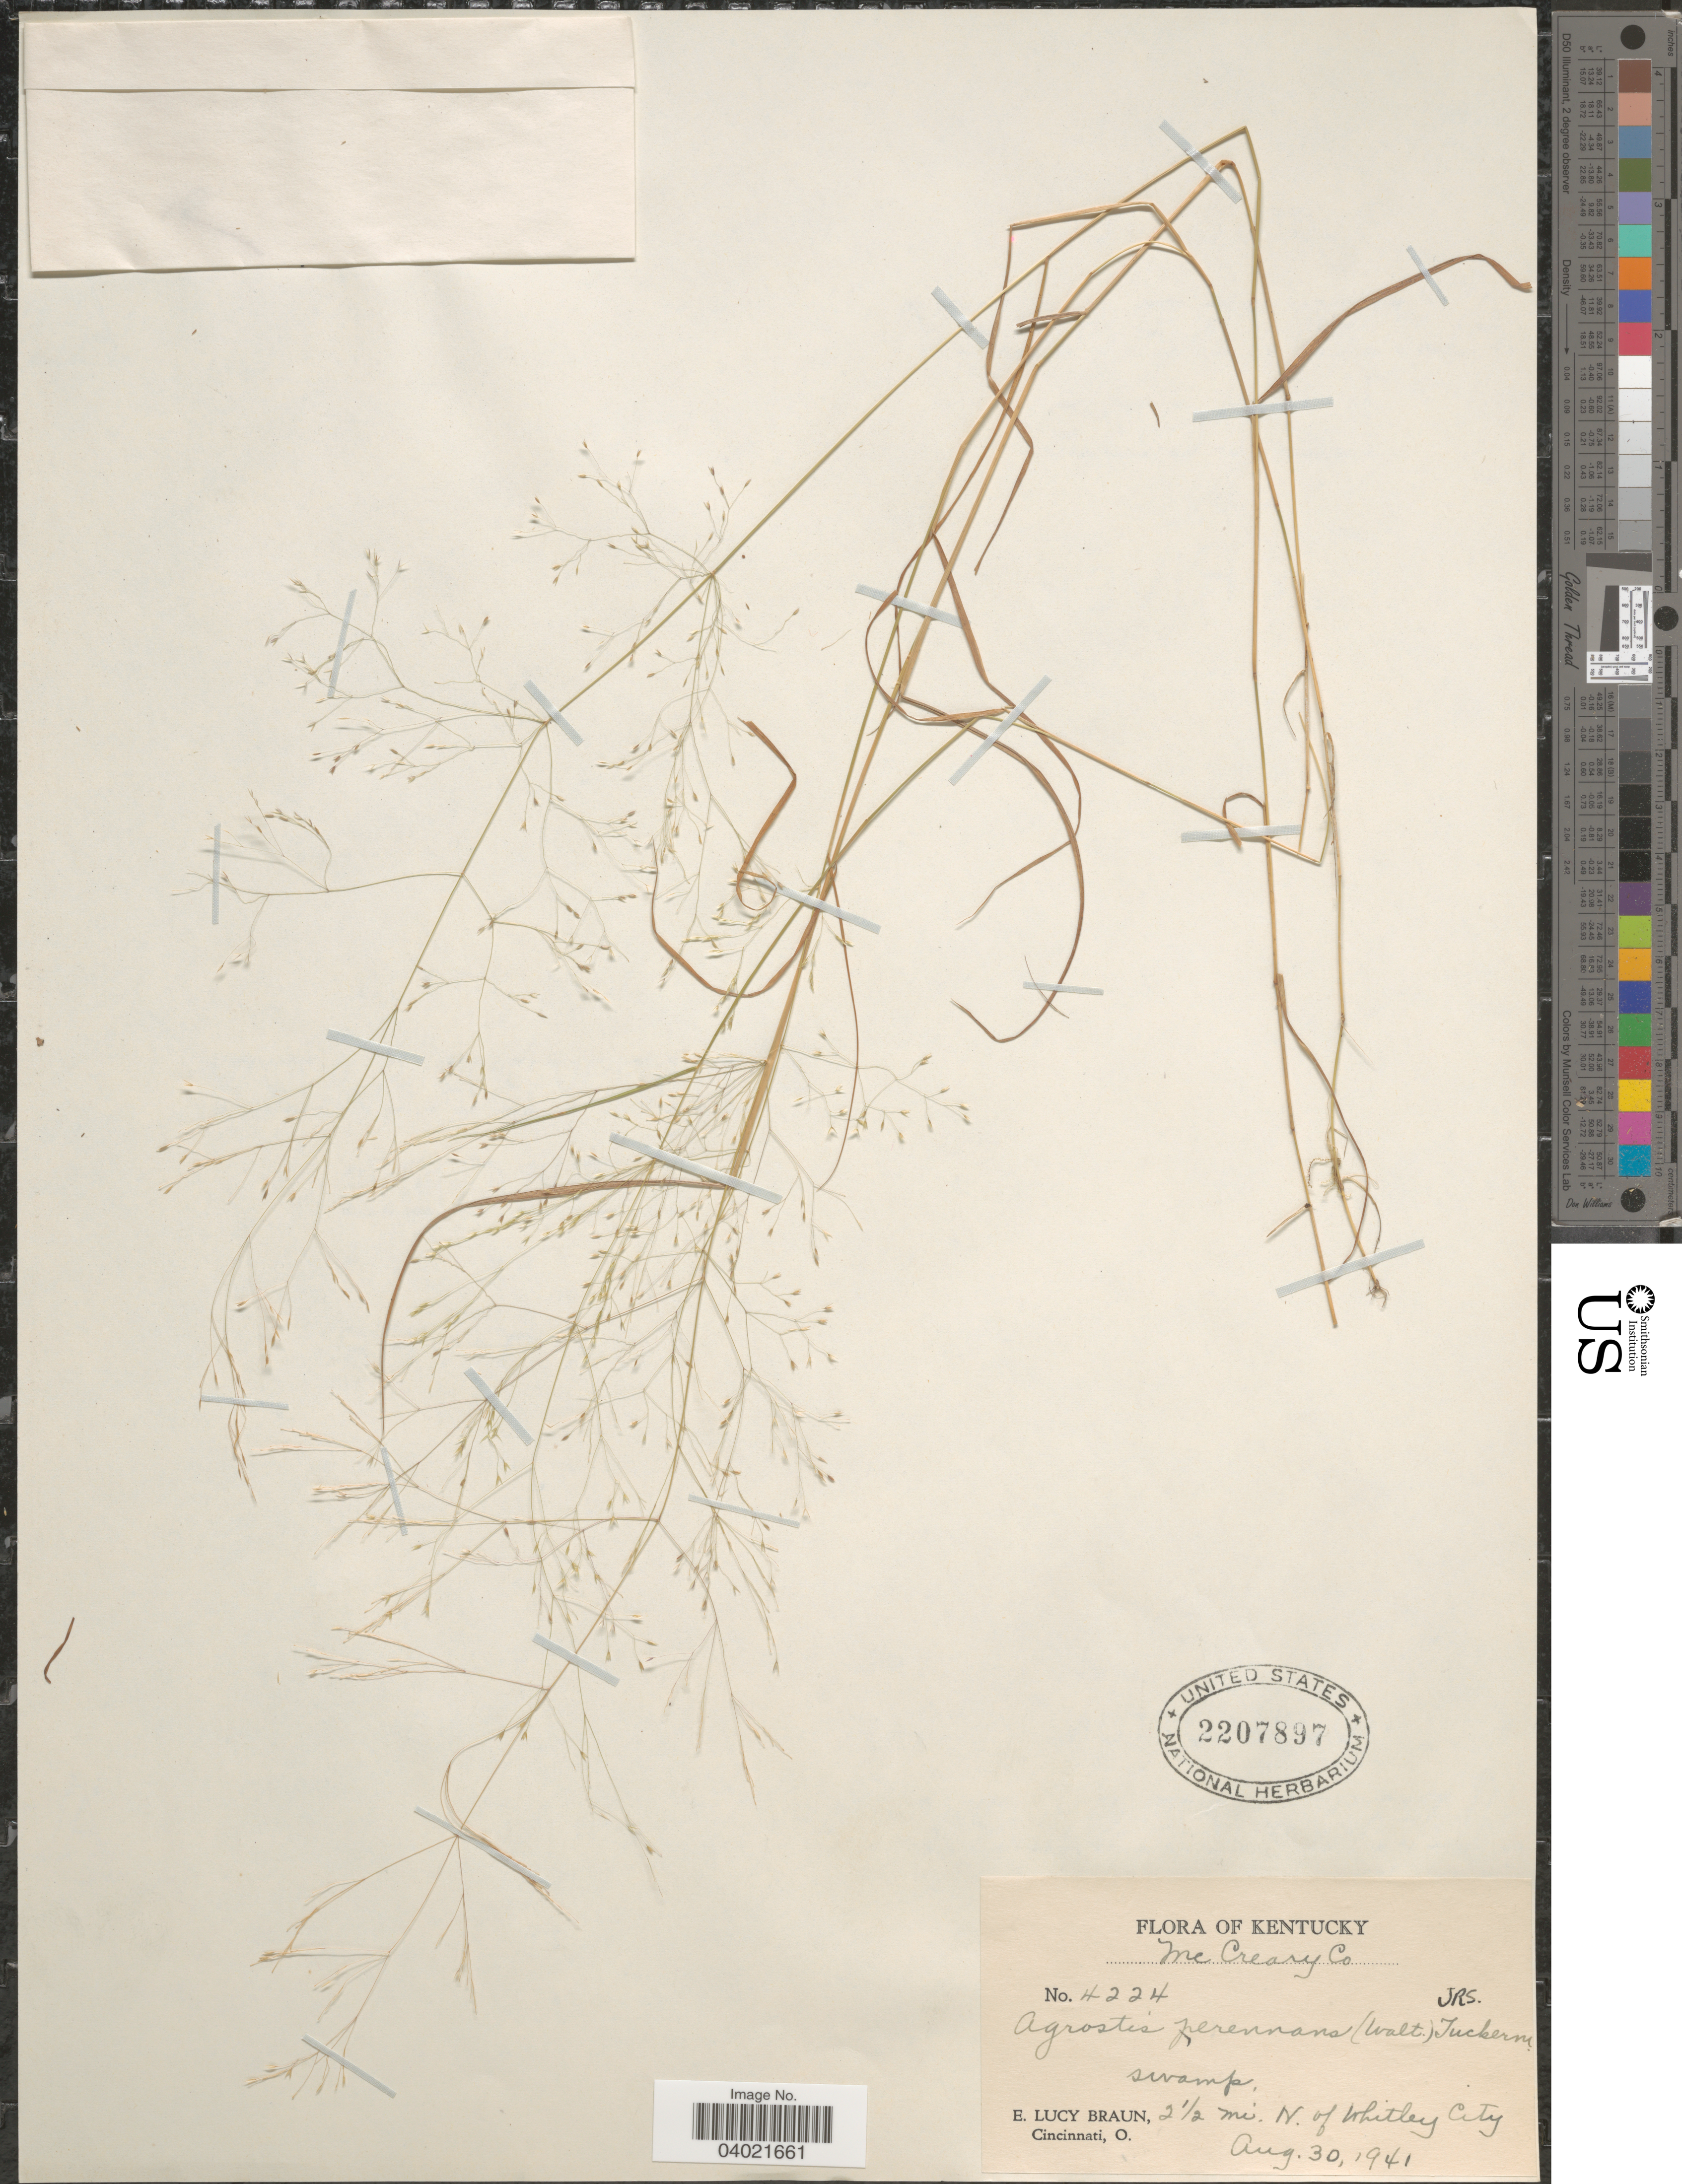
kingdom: Plantae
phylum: Tracheophyta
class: Liliopsida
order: Poales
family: Poaceae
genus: Agrostis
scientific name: Agrostis perennans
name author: (Walter) Tuck.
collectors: E. L. Braun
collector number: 4224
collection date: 1941-08-30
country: United States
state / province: Kentucky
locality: McCreary Co. 2½ mi. N. of Whitley City.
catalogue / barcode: US 2207897